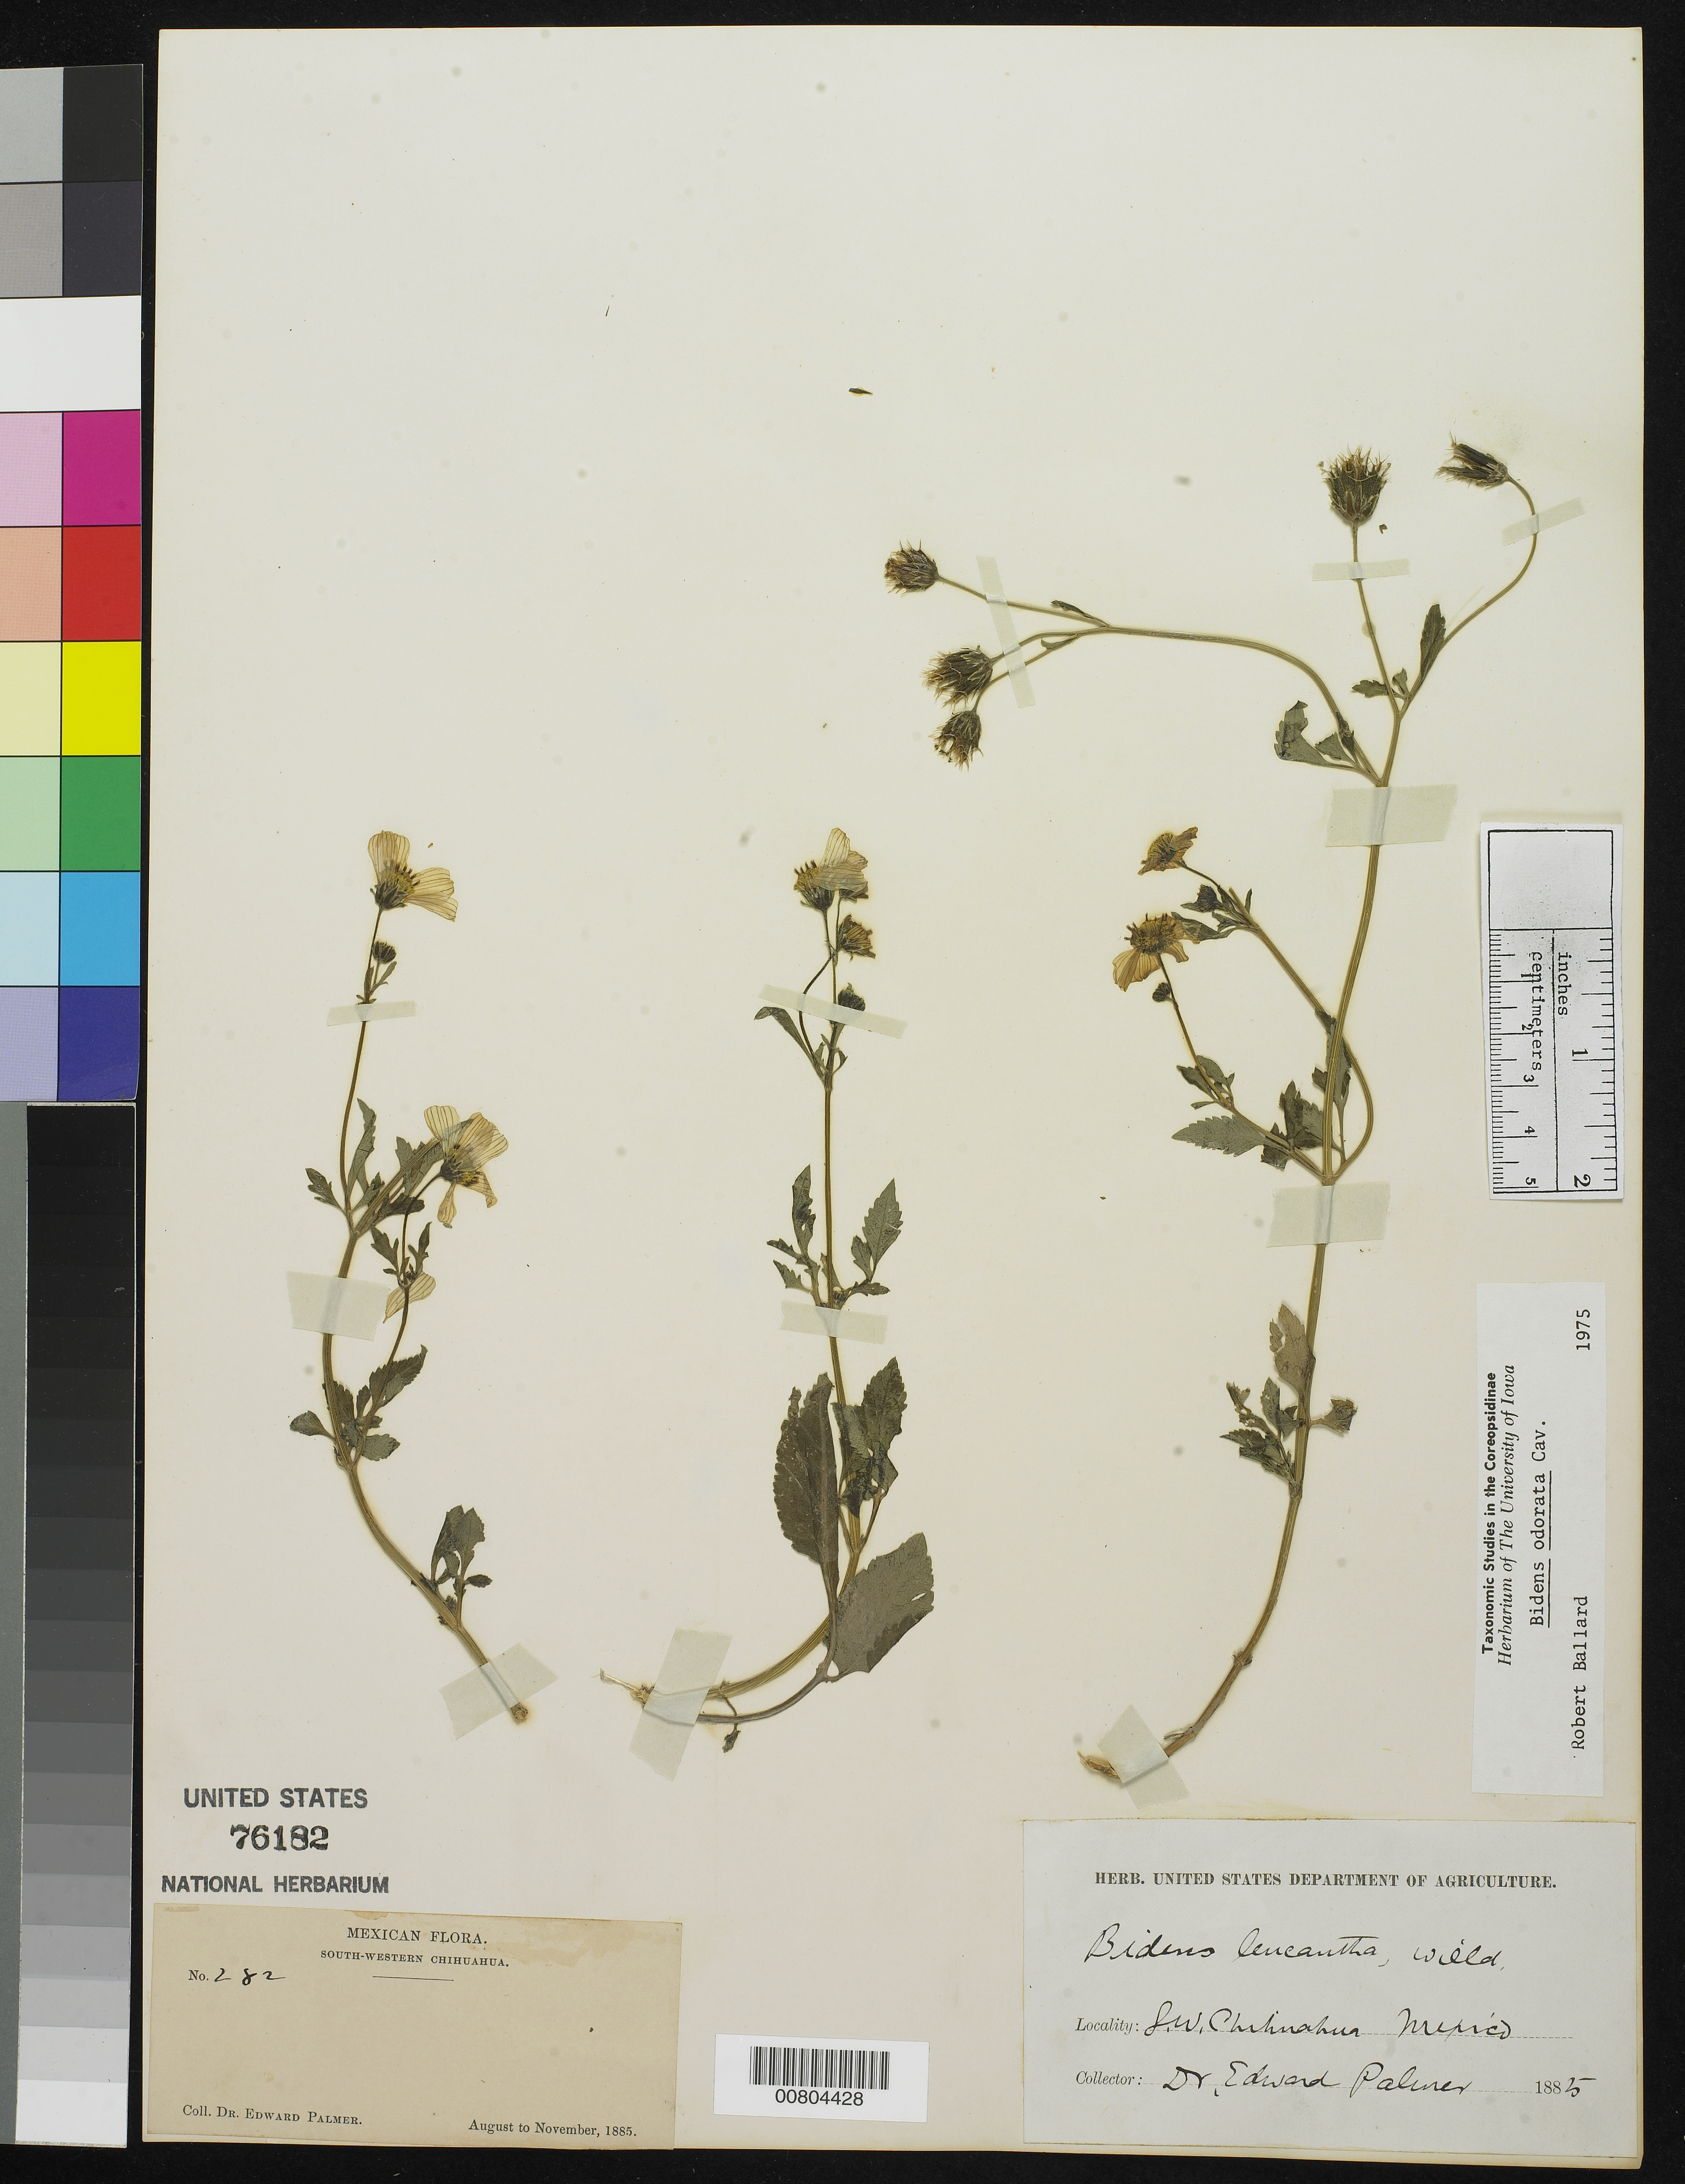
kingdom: Plantae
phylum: Tracheophyta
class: Magnoliopsida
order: Asterales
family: Asteraceae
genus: Bidens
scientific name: Bidens odorata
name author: Cav.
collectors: E. Palmer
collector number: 282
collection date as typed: Aug 1885 to -- Nov 1885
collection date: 1885-08/1885-11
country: Mexico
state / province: Chihuahua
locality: SW Chihuahua.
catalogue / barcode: US 76182